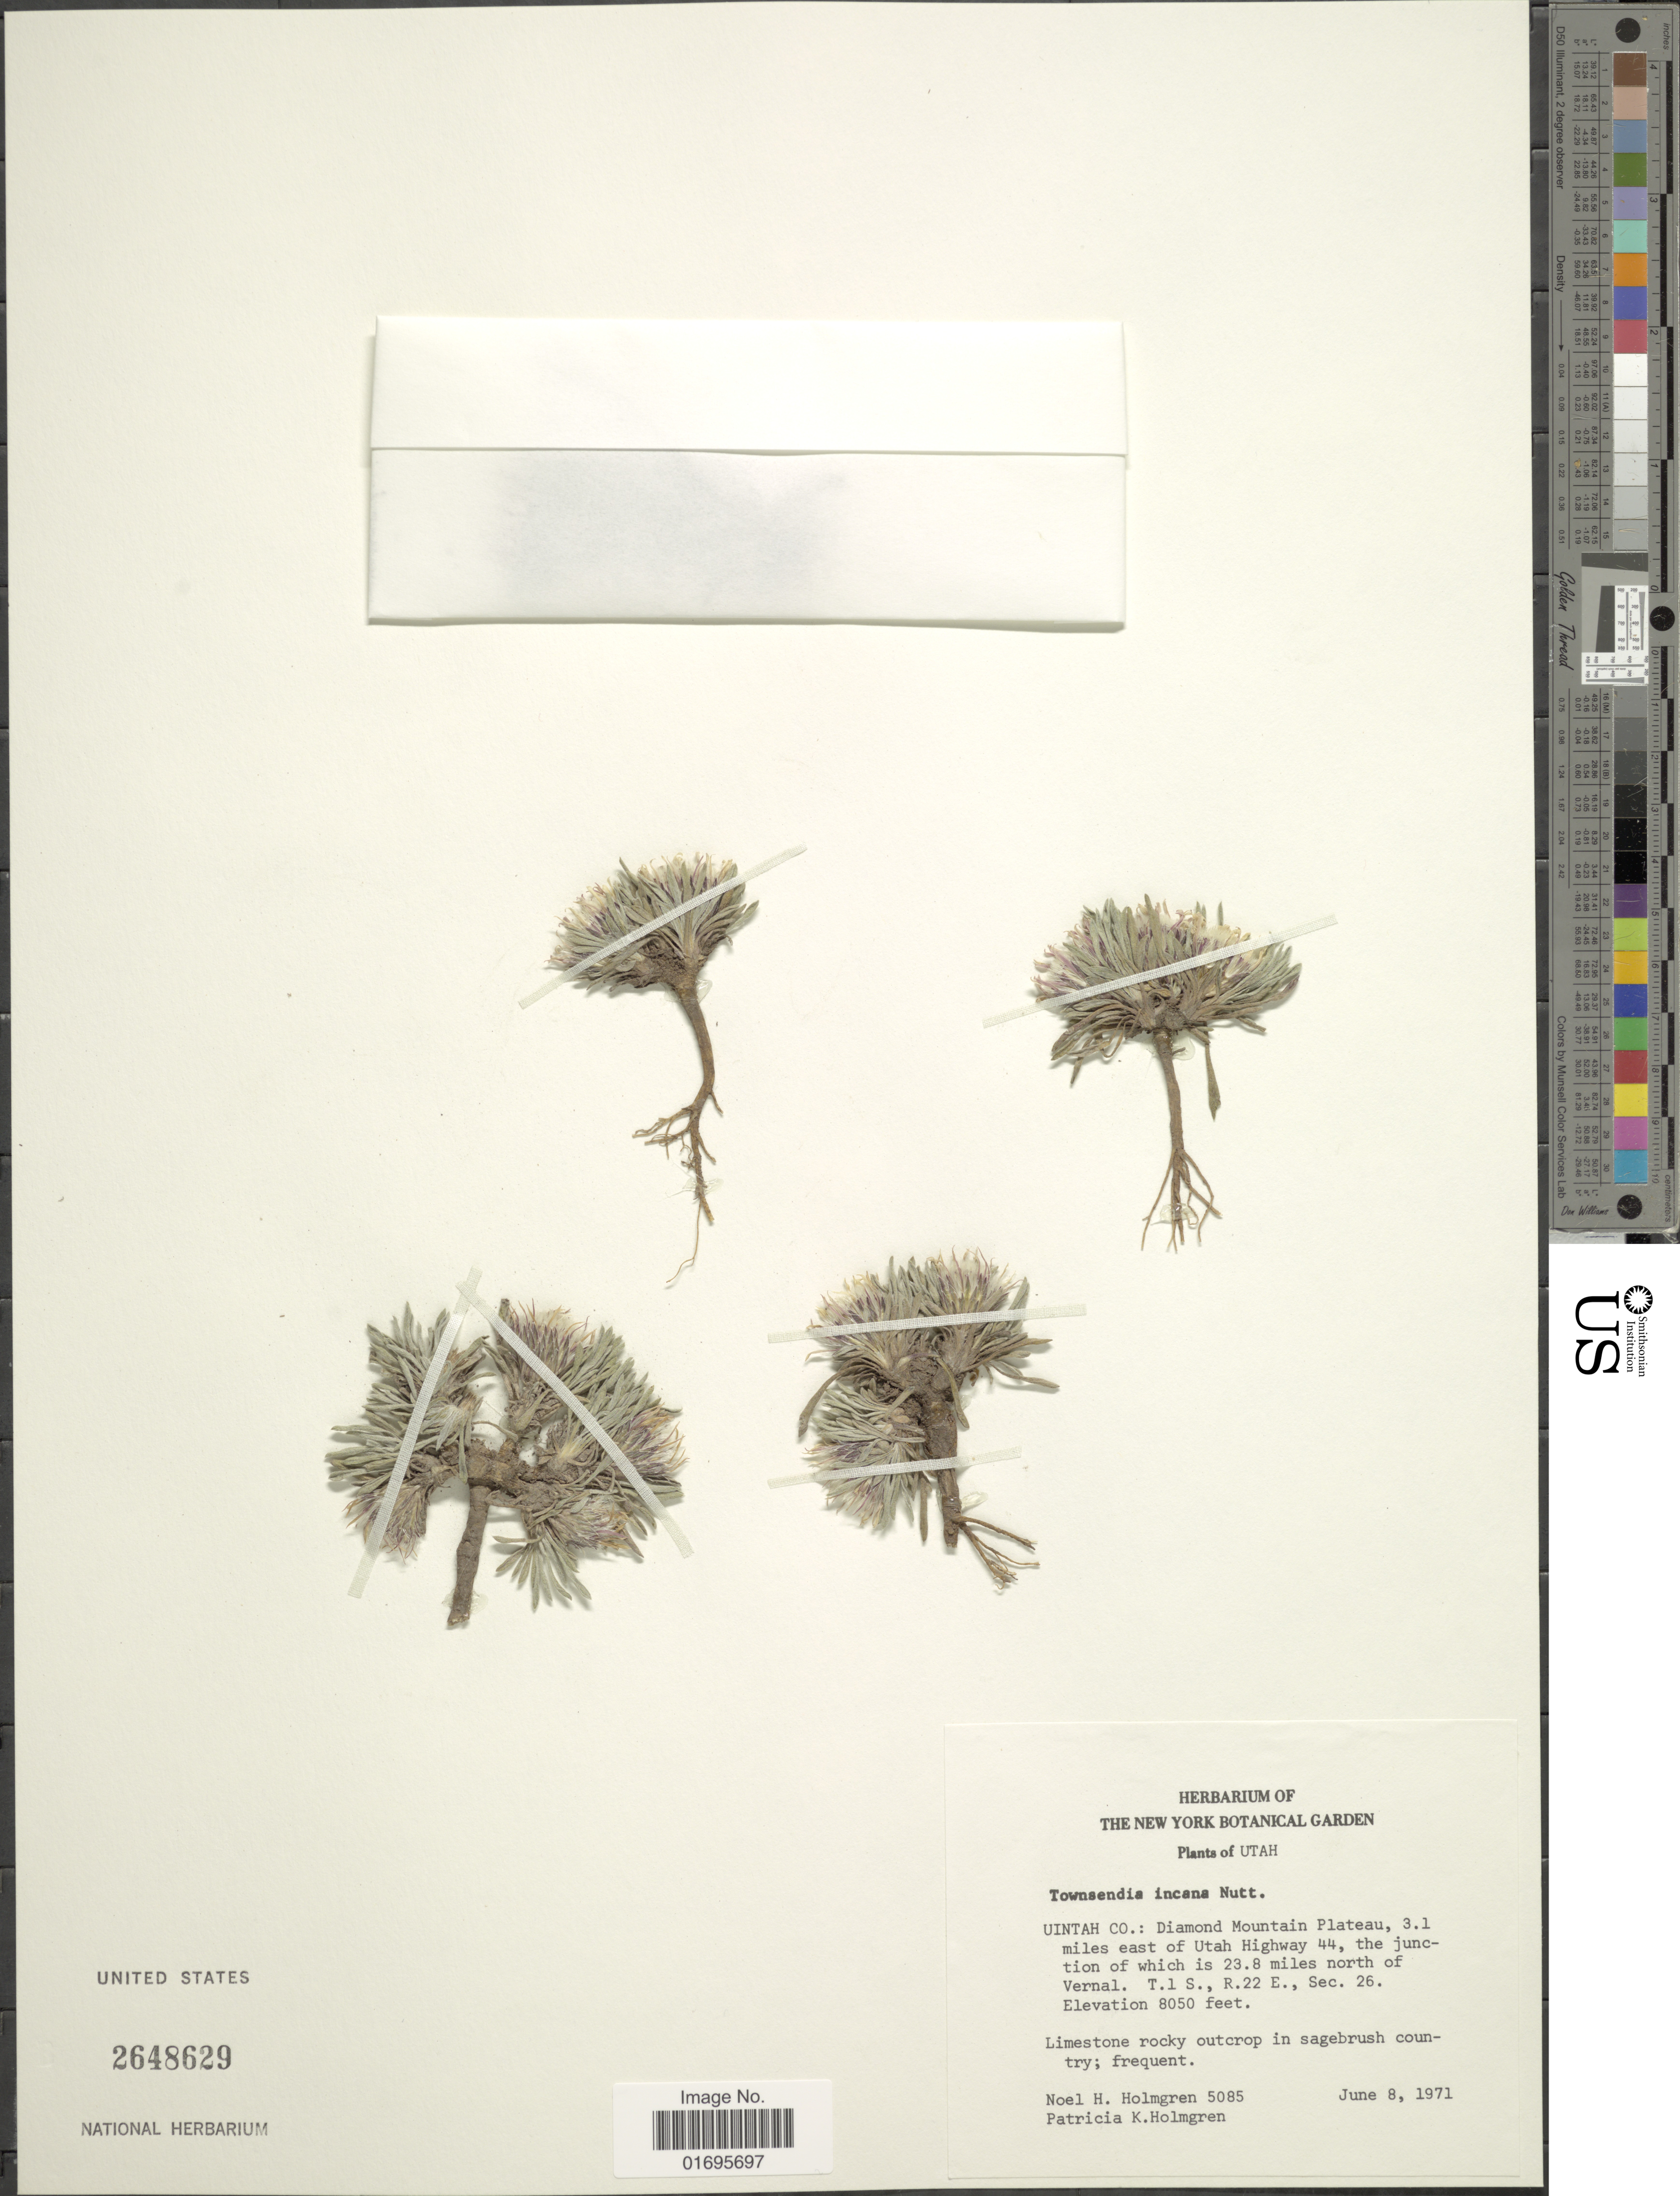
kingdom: Plantae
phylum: Tracheophyta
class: Magnoliopsida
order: Asterales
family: Asteraceae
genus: Townsendia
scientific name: Townsendia incana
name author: Nutt.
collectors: N. H. Holmgren & P. K. Holmgren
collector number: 5085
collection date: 1971-06-08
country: United States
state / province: Utah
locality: Uintah Co.: Diamond Mountain Plateau, 3.1 miles east of Utah Highway 44, the junction of which is 23.8 miles north of Vernal, T.1.S., R.22.E., Sec.26.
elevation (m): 2454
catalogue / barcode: US 2648629